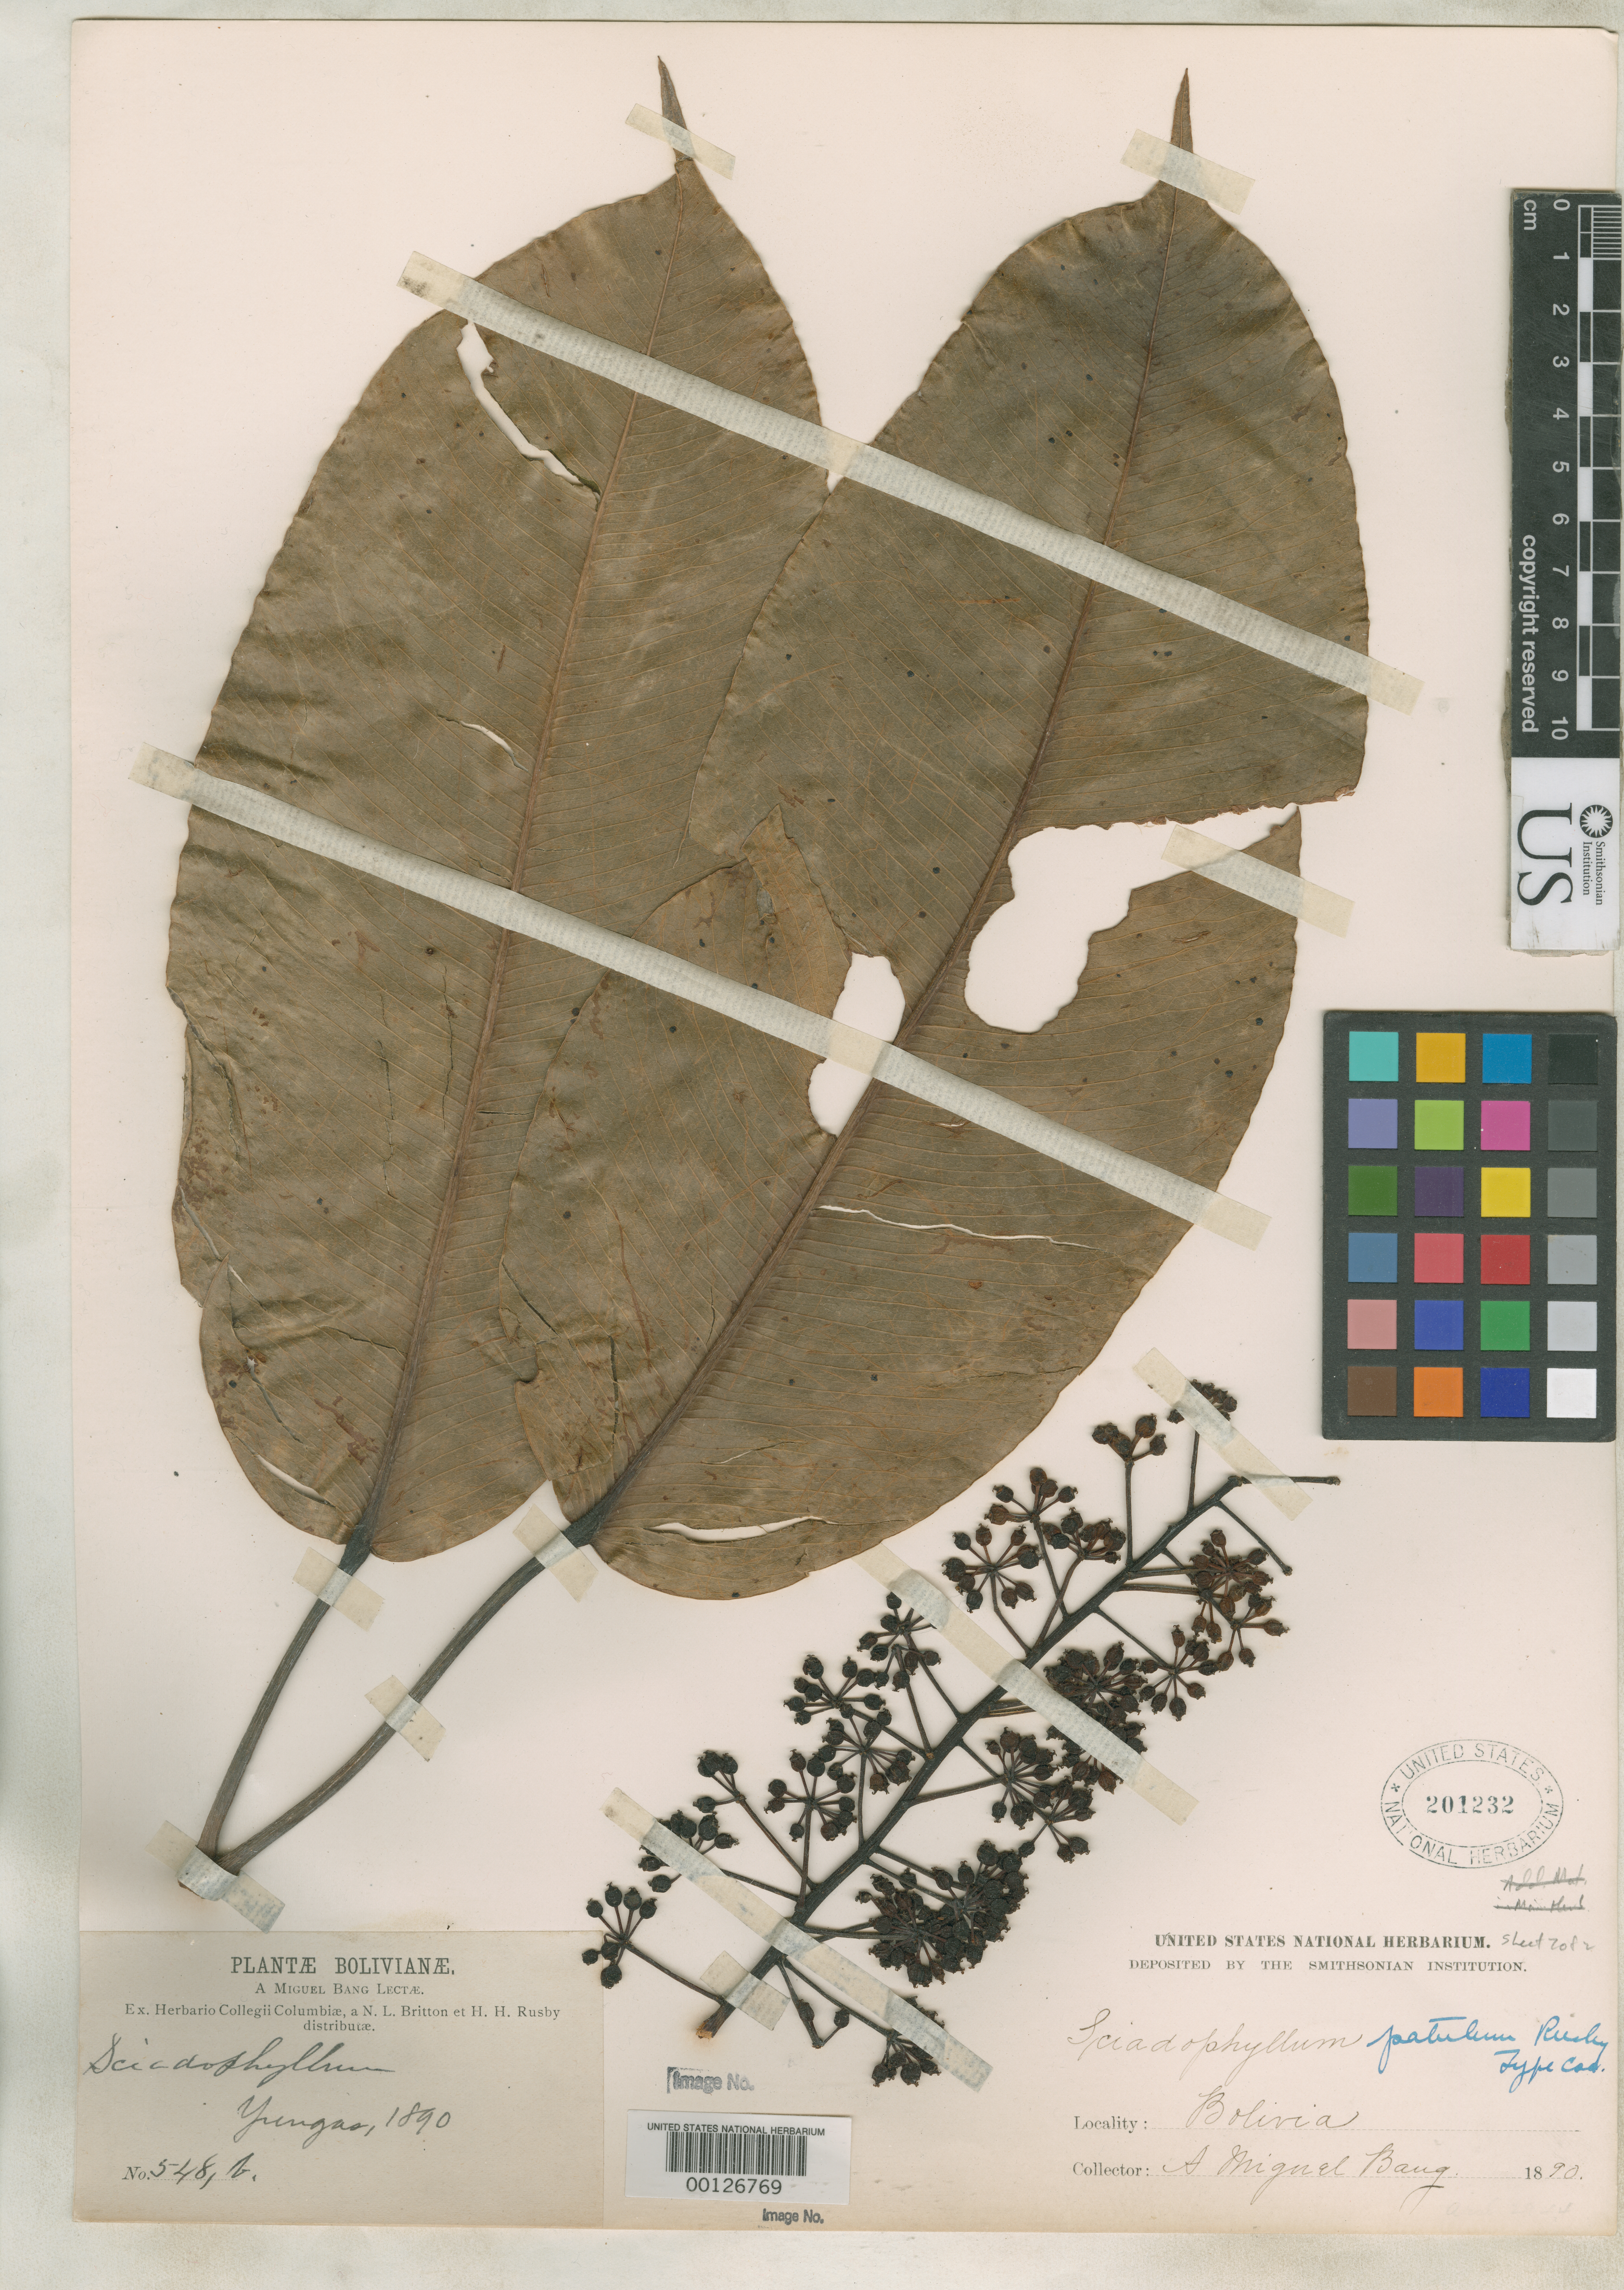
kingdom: Plantae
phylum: Tracheophyta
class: Magnoliopsida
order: Apiales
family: Araliaceae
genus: Sciodaphyllum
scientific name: Sciodaphyllum patulum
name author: Rusby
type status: Isotype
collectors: M. Bang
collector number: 548 B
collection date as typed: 1890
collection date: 1890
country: Bolivia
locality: Yungas.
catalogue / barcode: US 201232